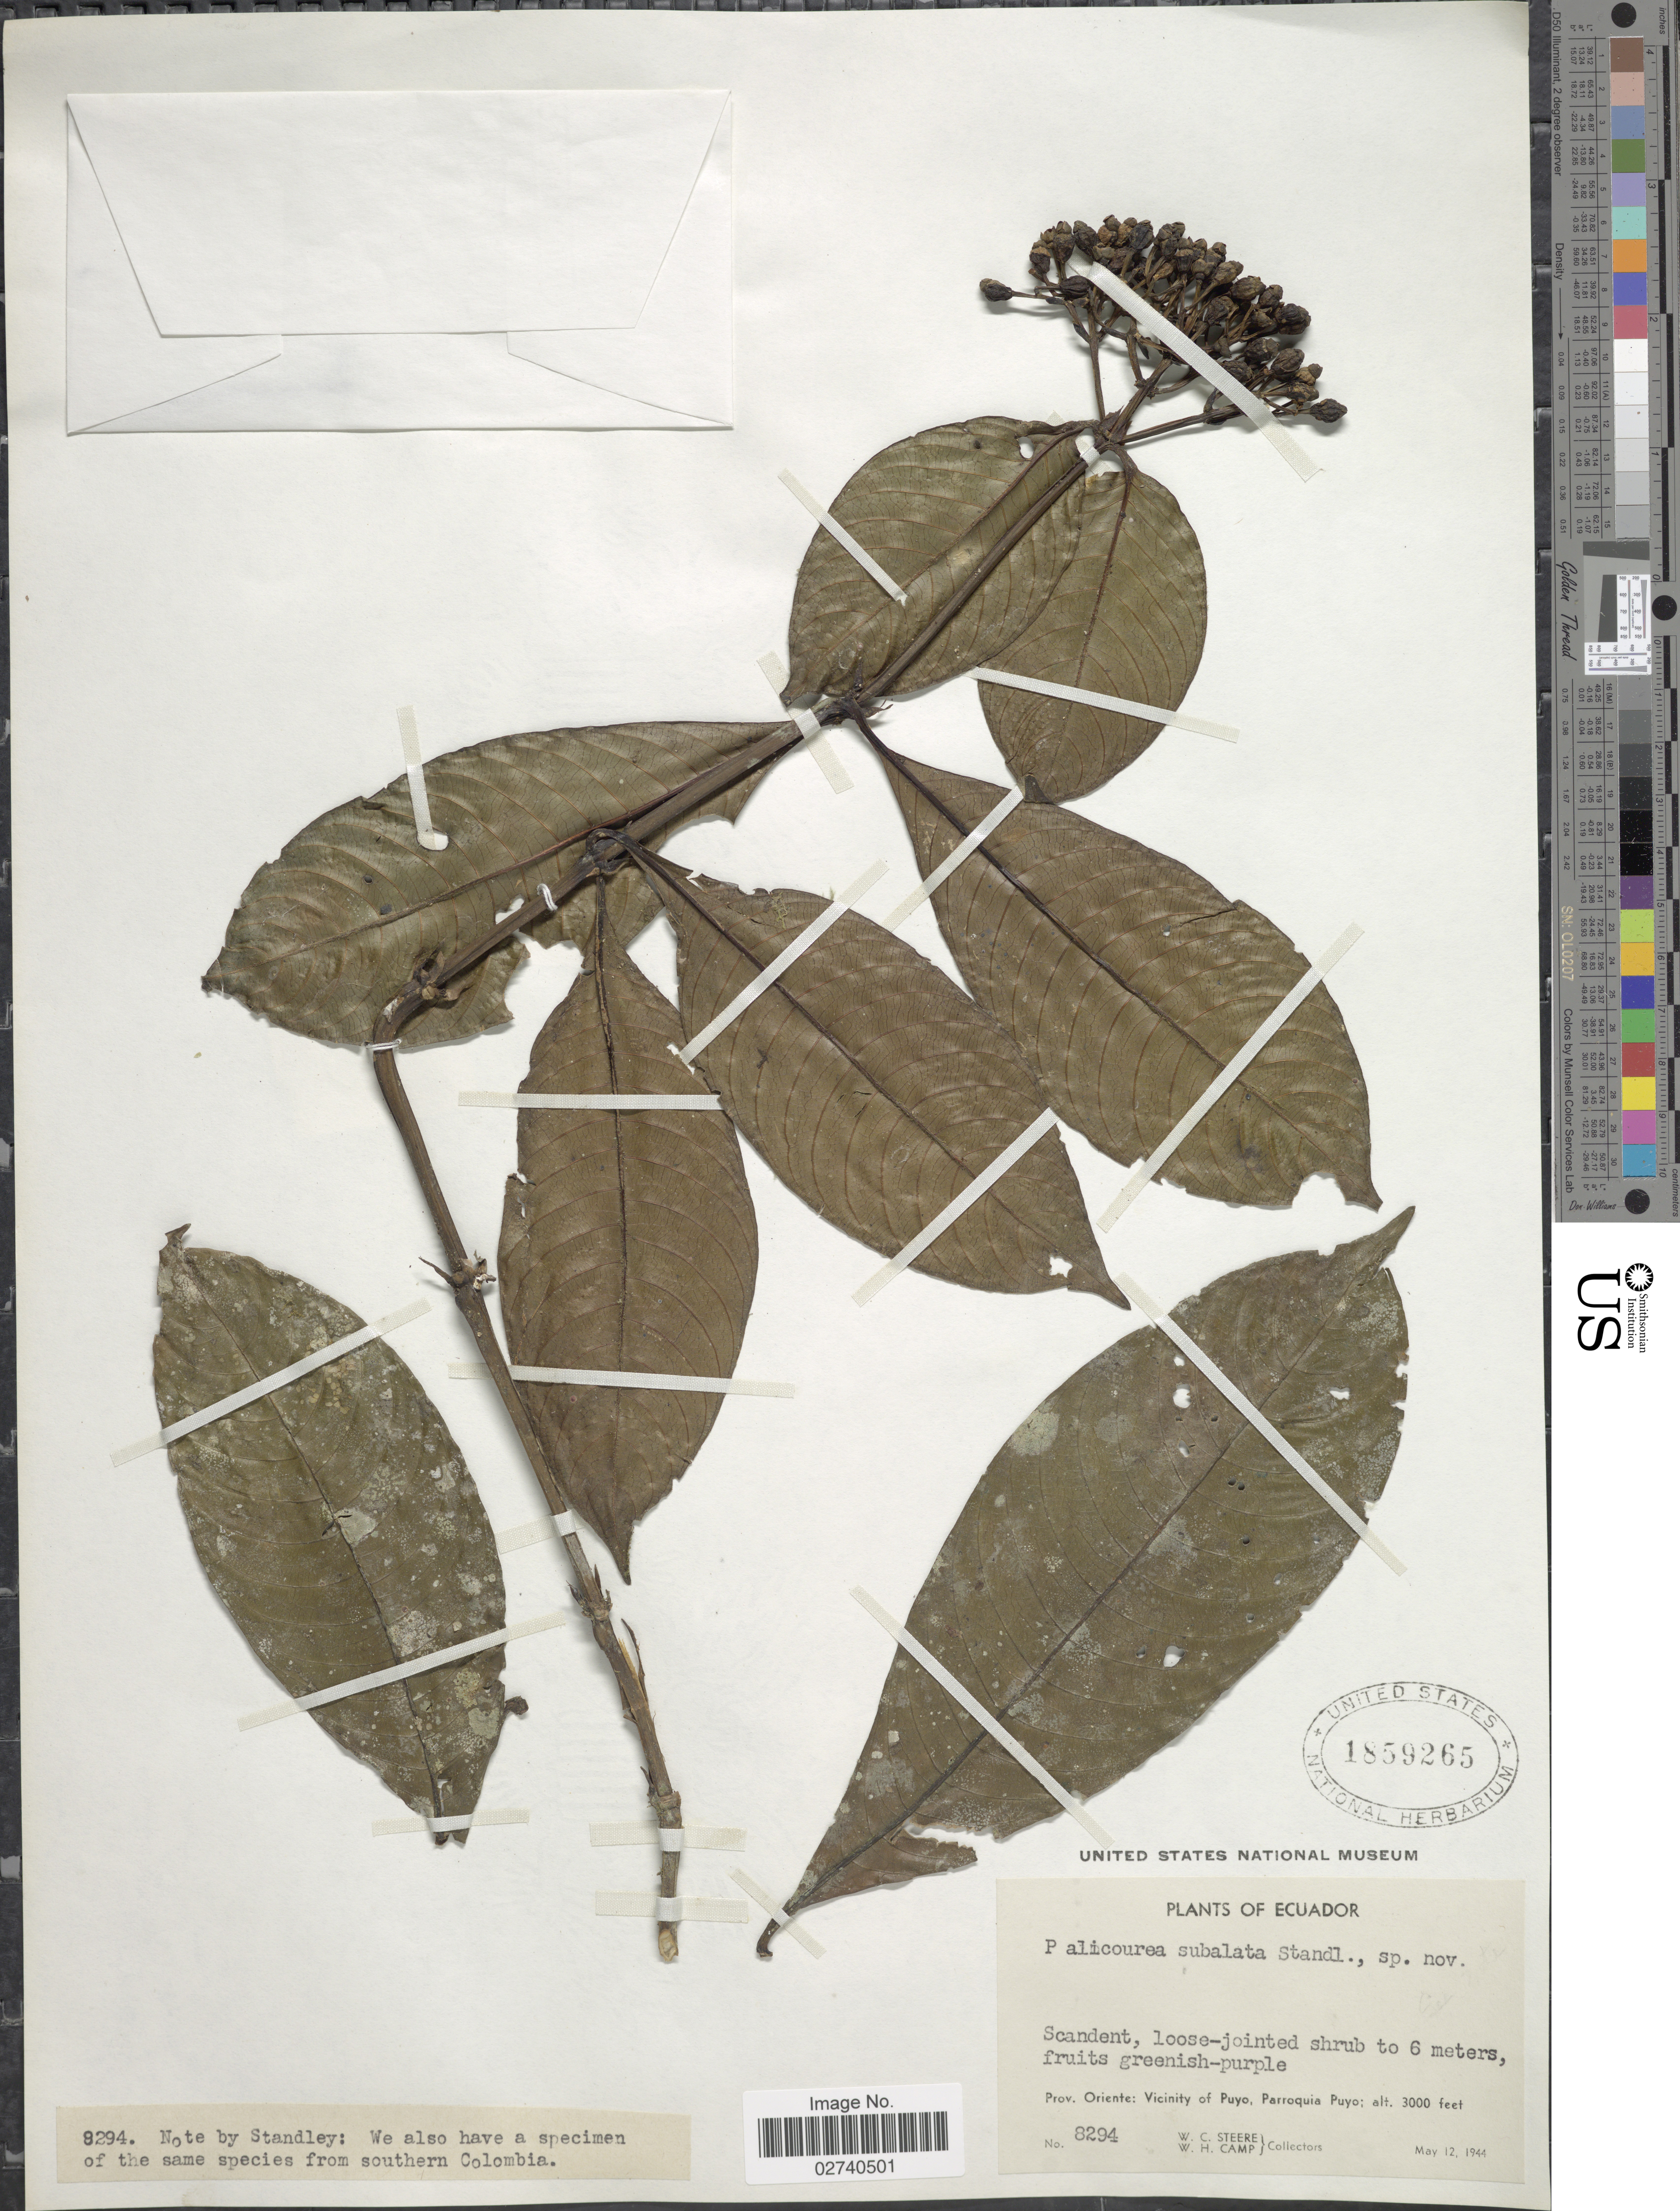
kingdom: Plantae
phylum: Tracheophyta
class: Magnoliopsida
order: Gentianales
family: Rubiaceae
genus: Palicourea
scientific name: Palicourea subalata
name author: Standl. ex Steyerm.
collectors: W. C. Steere & W. H. Camp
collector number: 8294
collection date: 1944-05-12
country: Ecuador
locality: Prov. Oriente: Vicinity of Puyo, Parroquia Puyo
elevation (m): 914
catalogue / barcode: US 1859265